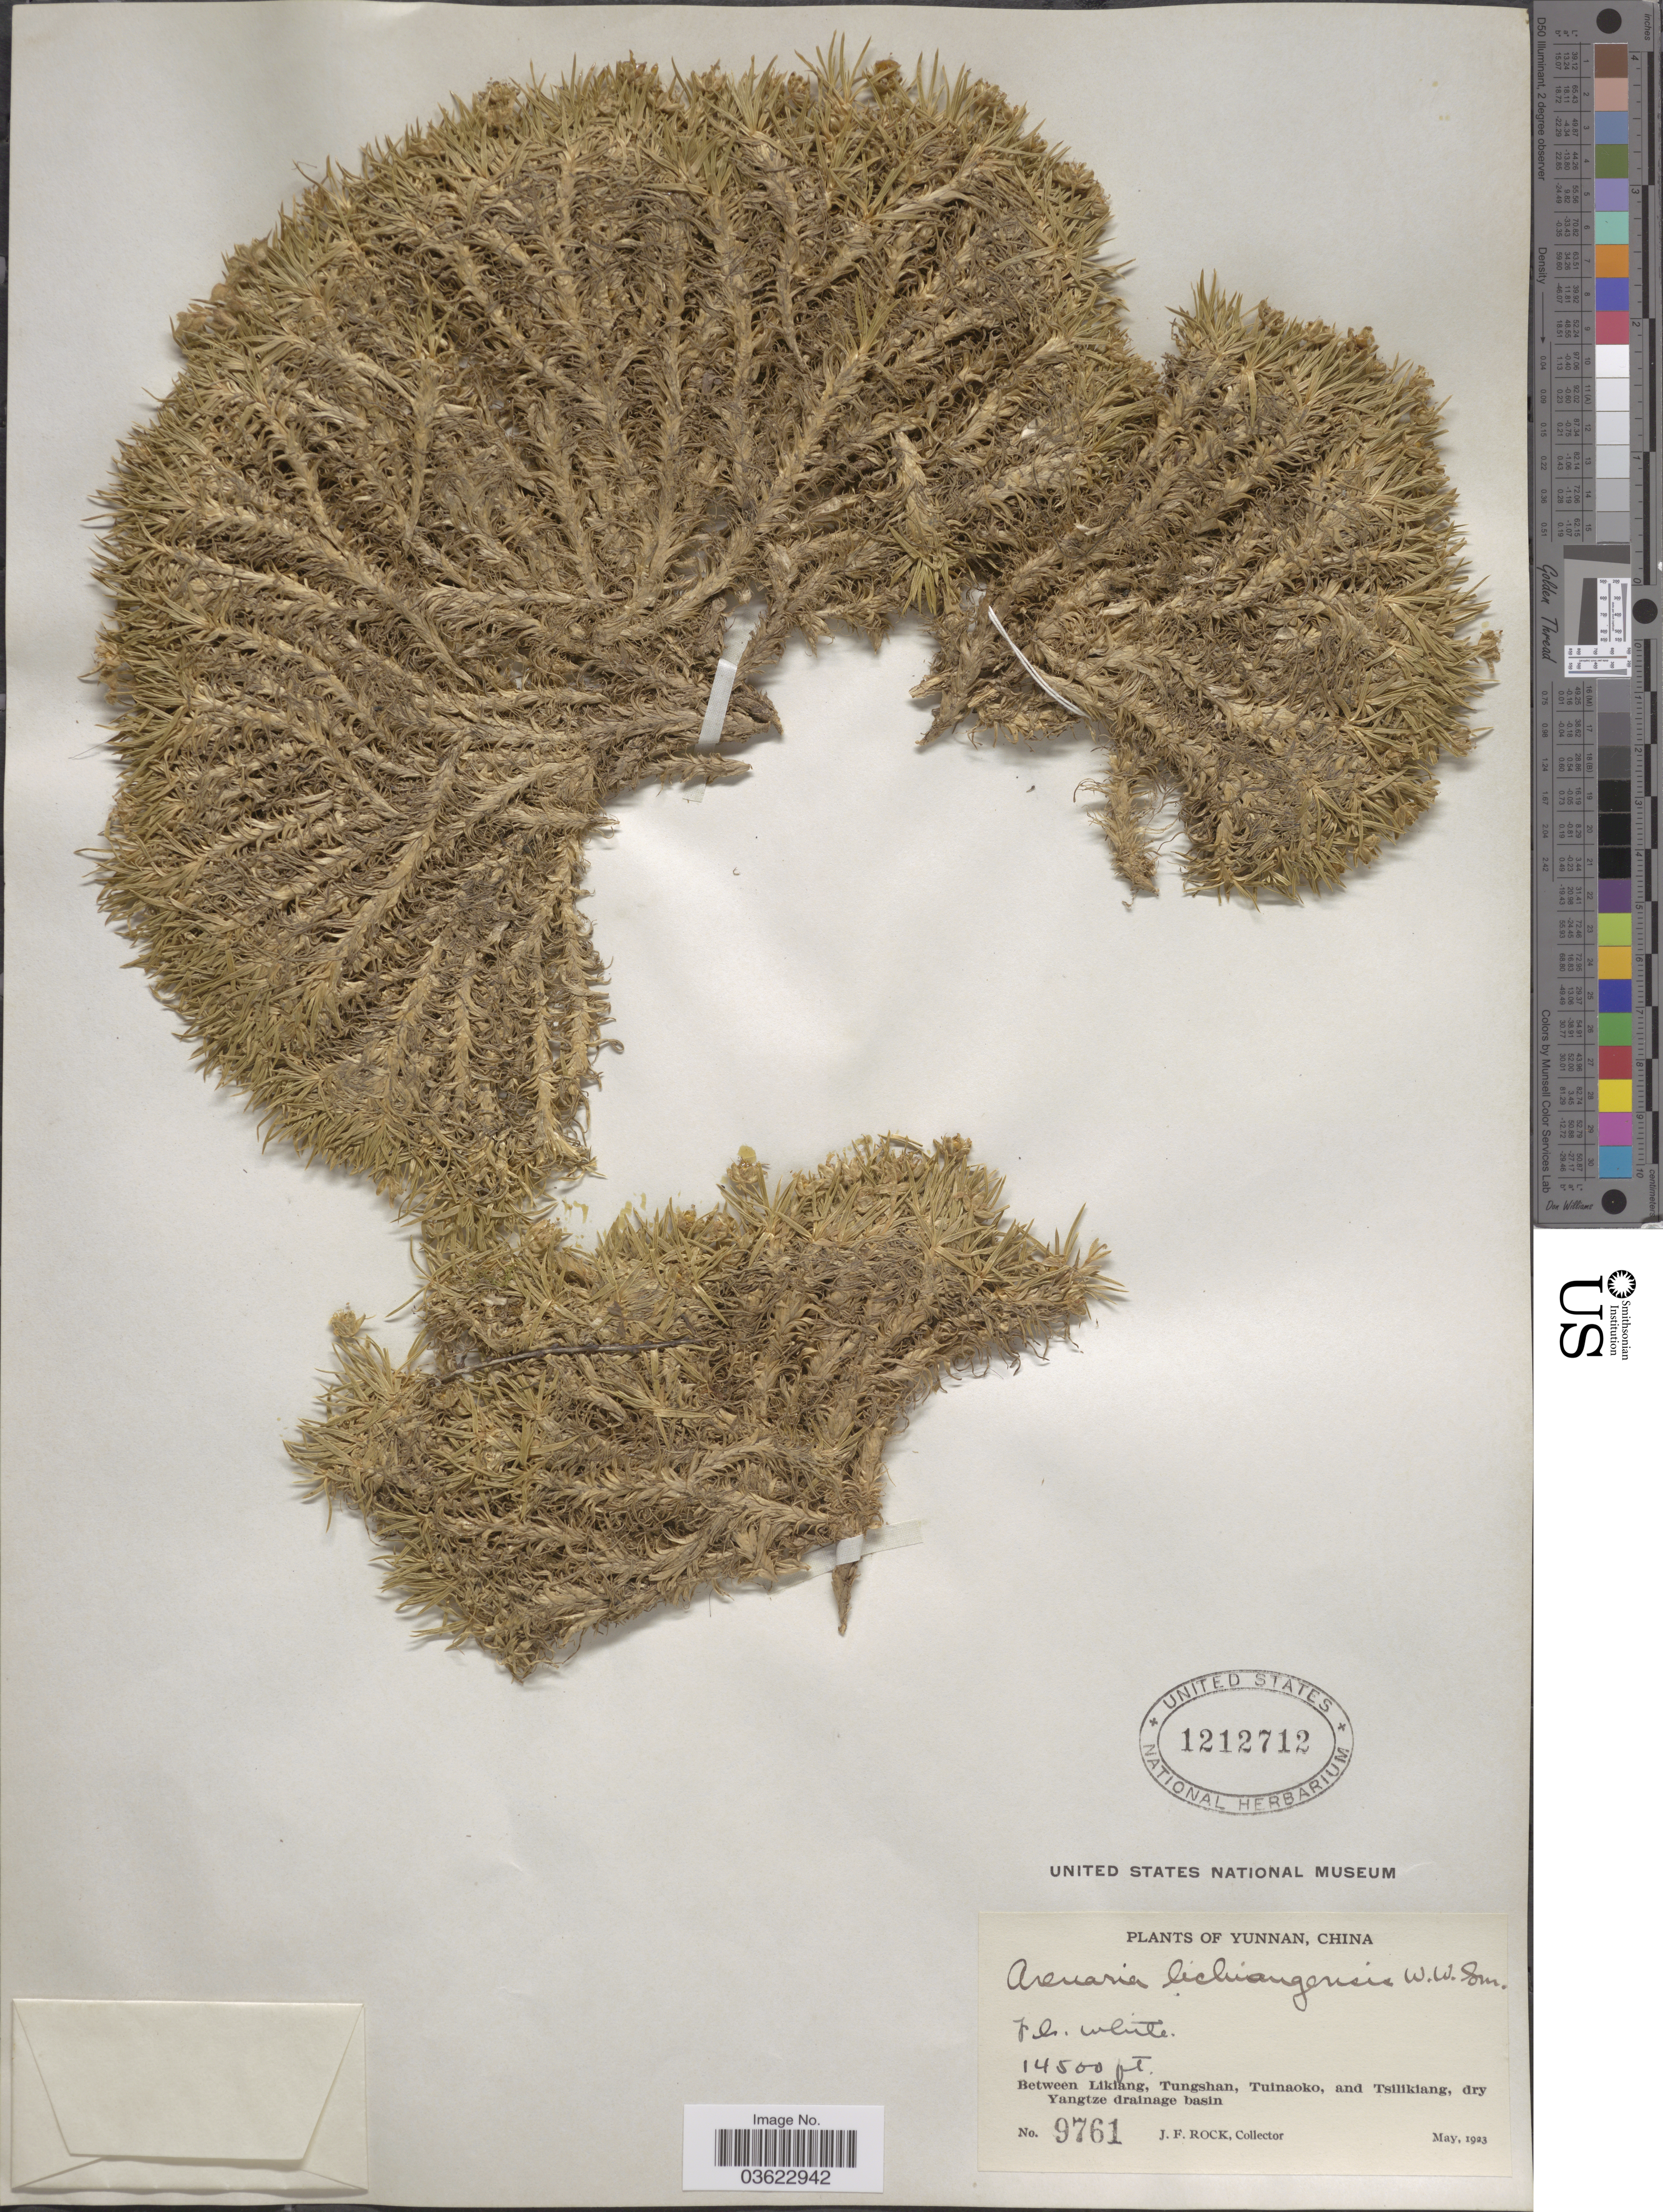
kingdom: Plantae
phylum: Tracheophyta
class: Magnoliopsida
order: Caryophyllales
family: Caryophyllaceae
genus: Arenaria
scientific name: Arenaria lichiangensis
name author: W.W. Sm.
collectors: J. Rock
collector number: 9761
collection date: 1923-05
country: China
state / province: Yunnan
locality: Between Likiang, Tungshan, Tuinaoko, and Tsilikiang, dry Yangtze drainage basin.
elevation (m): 4420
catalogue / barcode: US 1212712